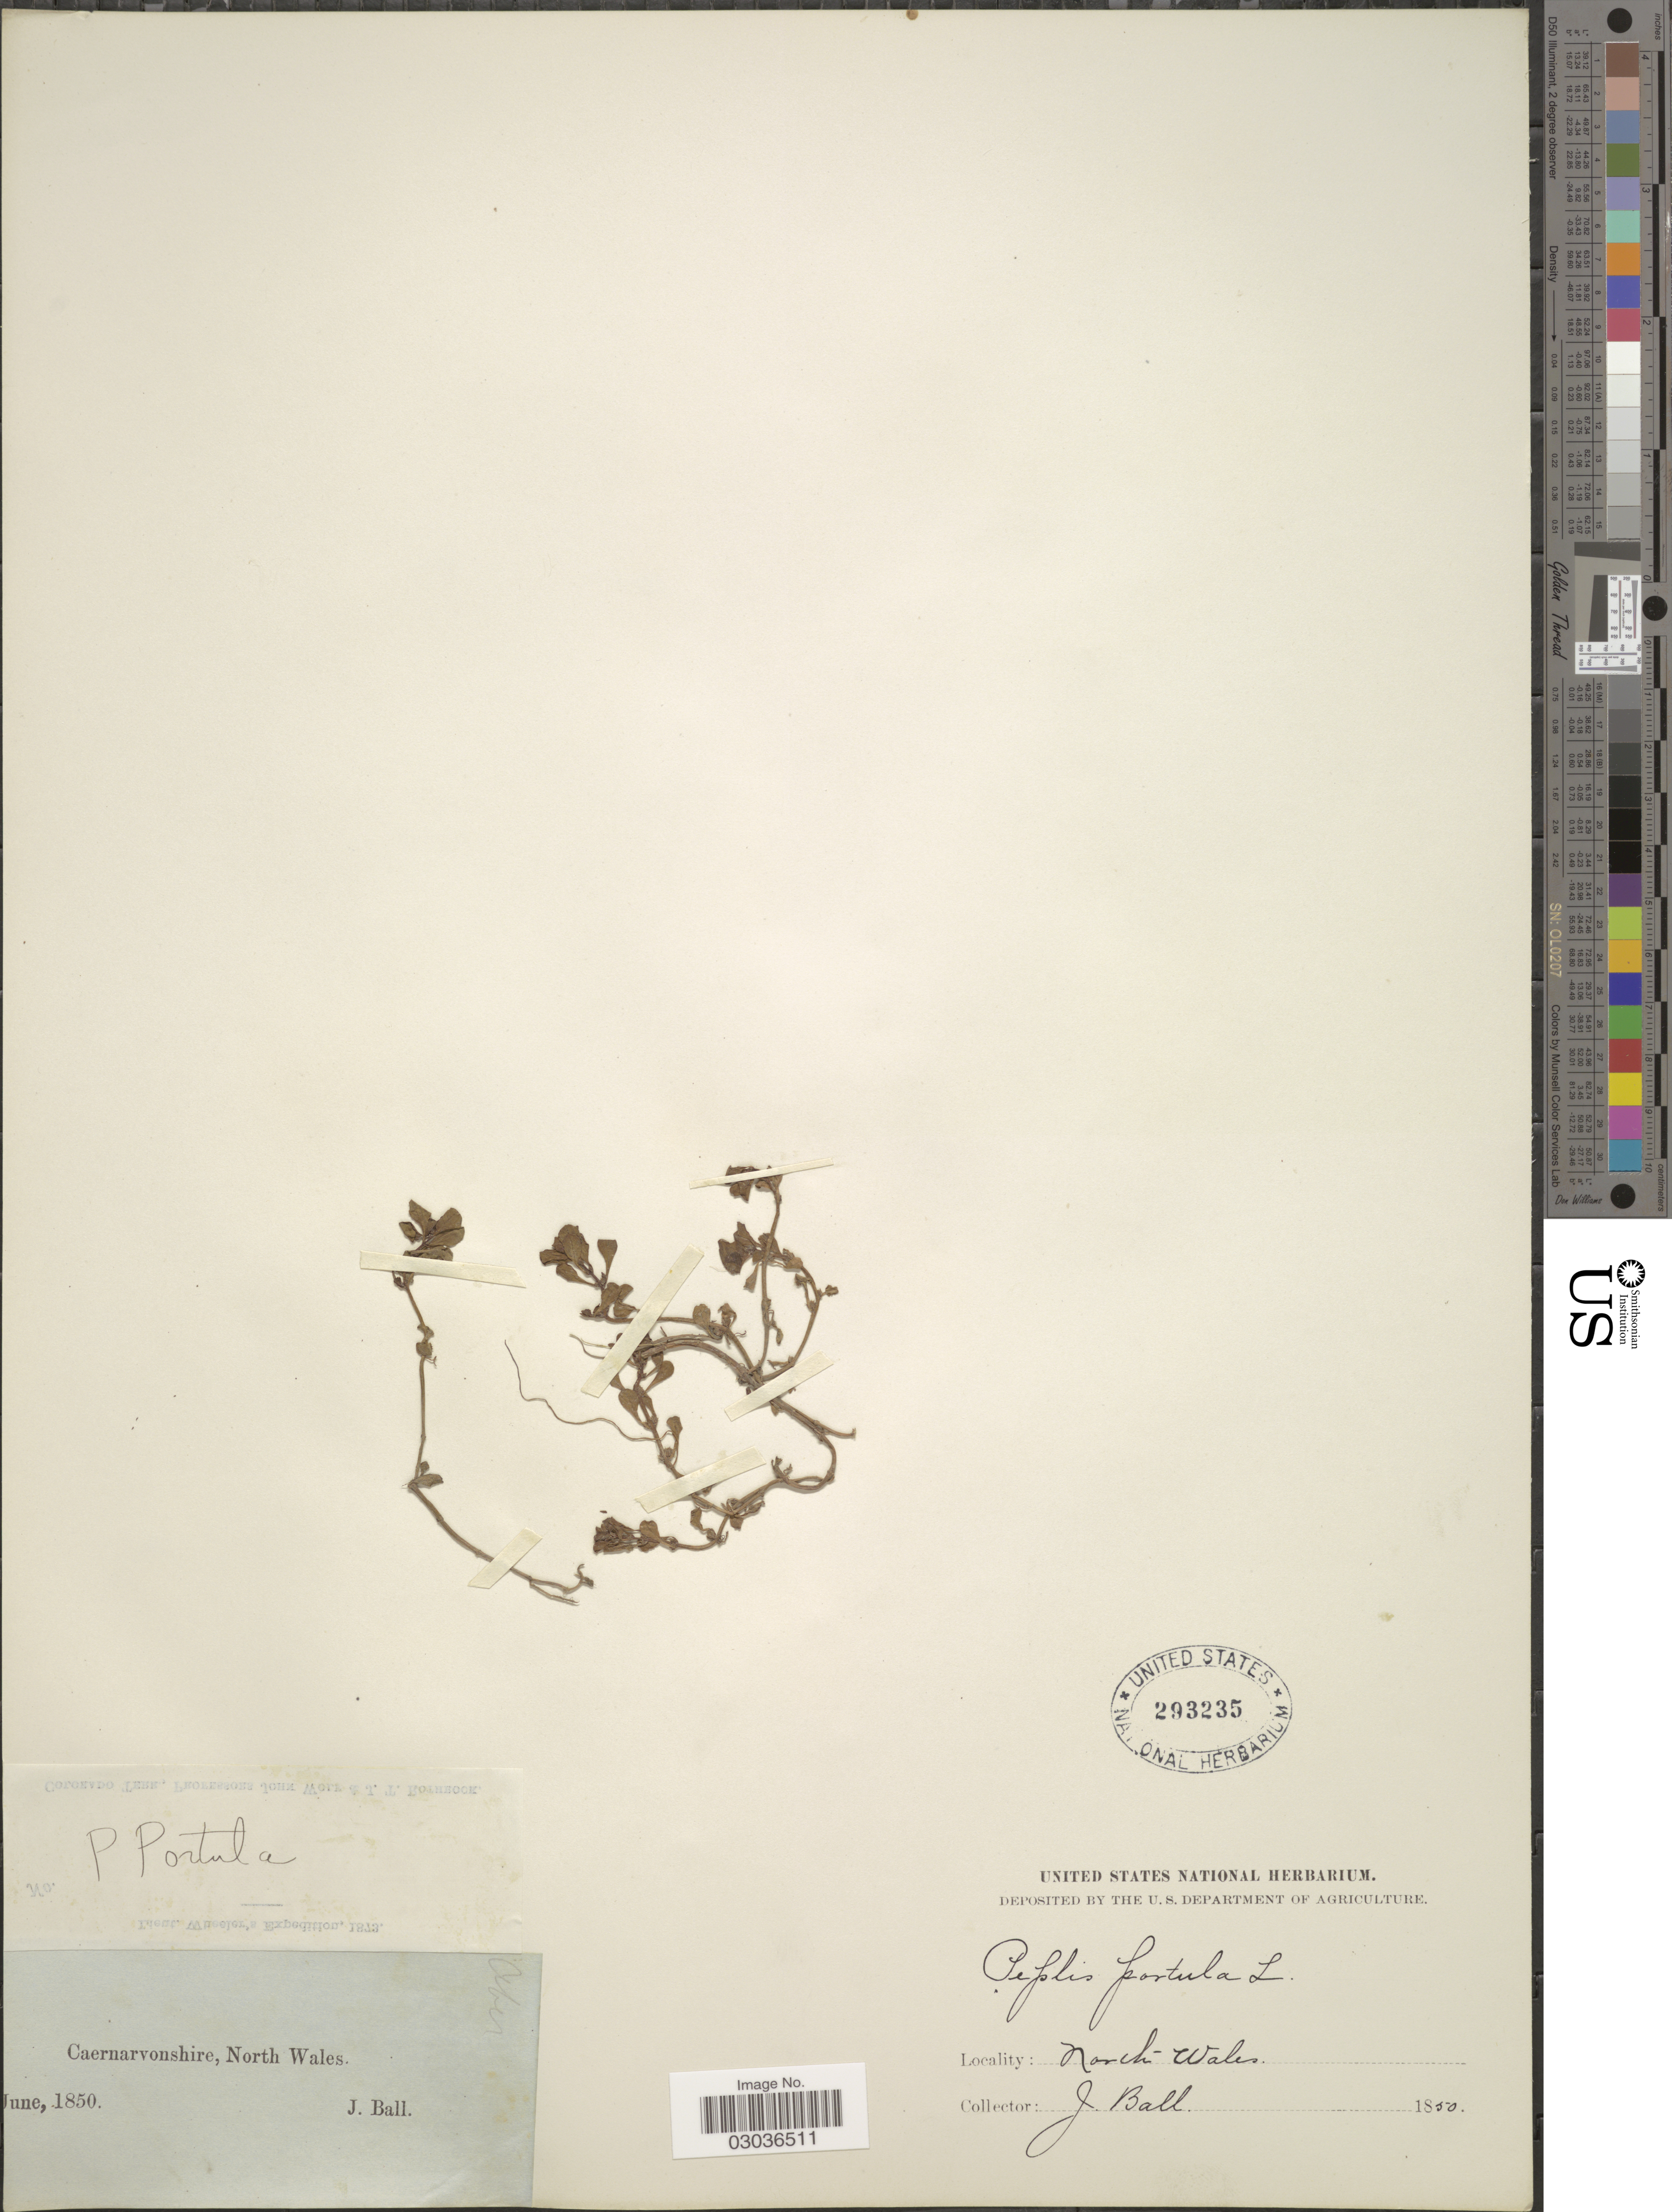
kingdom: Plantae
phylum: Tracheophyta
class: Magnoliopsida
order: Myrtales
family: Lythraceae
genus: Lythrum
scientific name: Lythrum portula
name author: (L.) D.A. Webb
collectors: J. Ball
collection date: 1850-06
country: United Kingdom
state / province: Wales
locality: Caernarvonshire, North Wales.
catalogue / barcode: US 293235